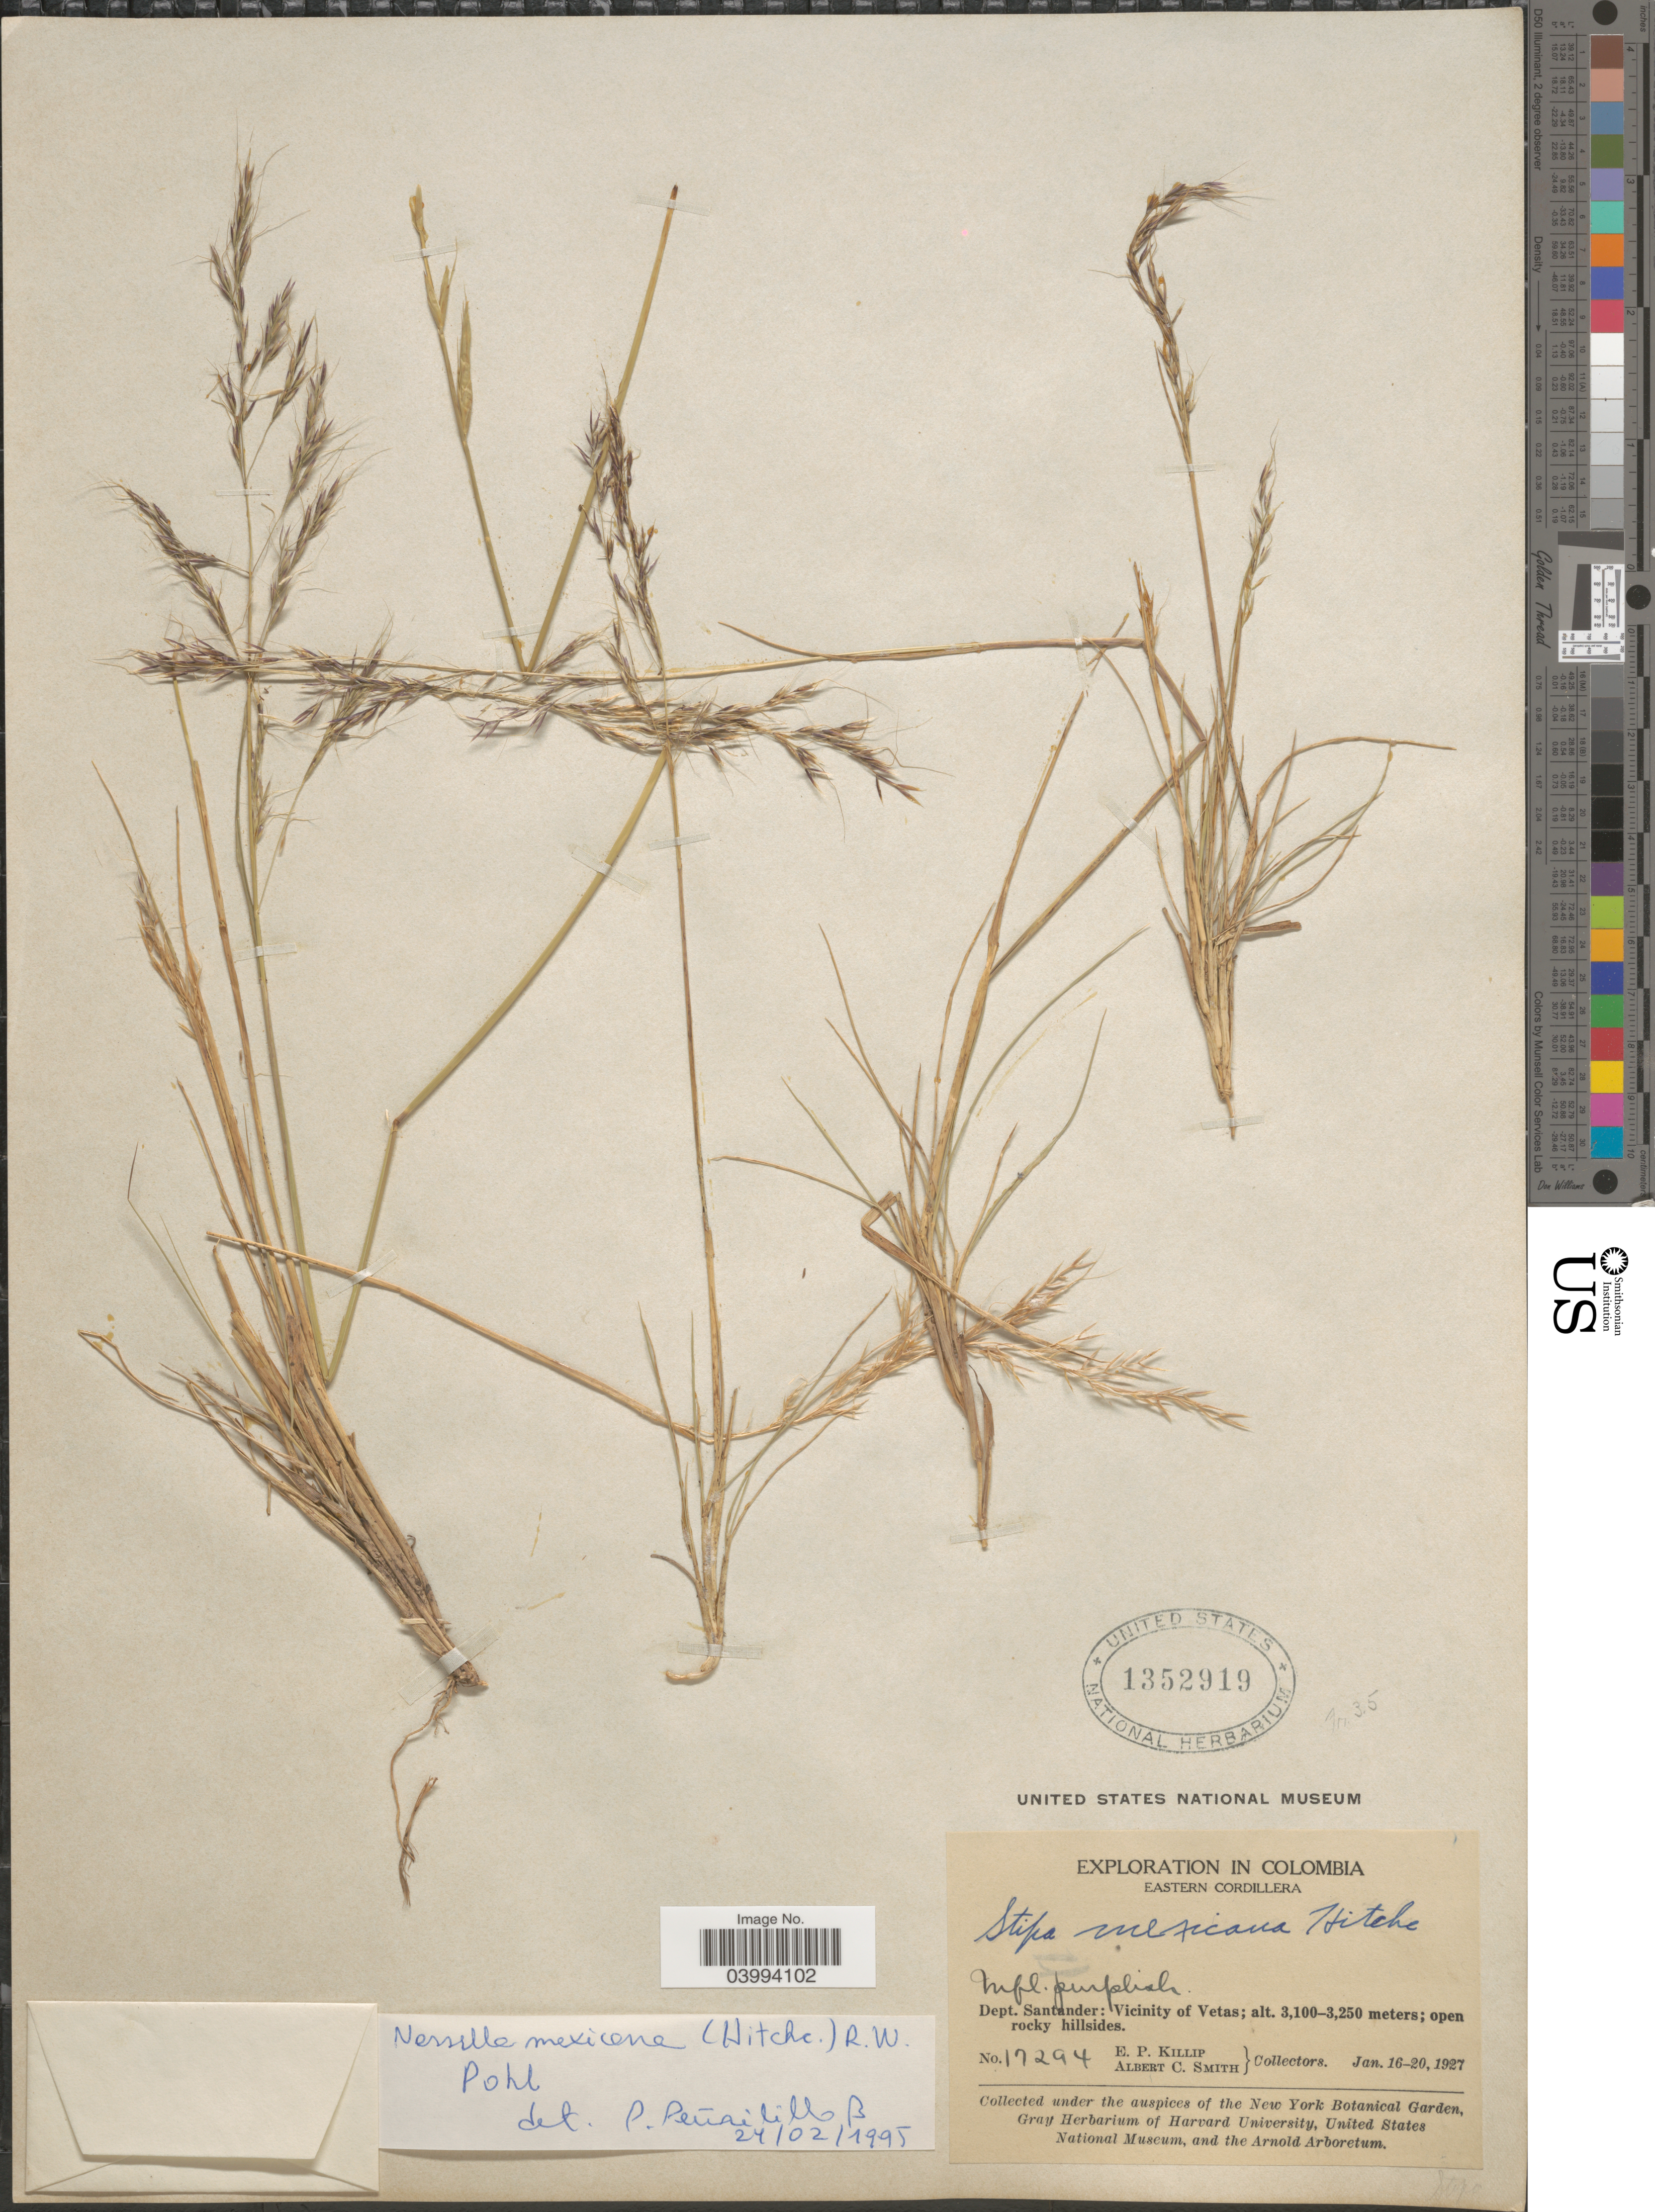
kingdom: Plantae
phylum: Tracheophyta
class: Liliopsida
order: Poales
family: Poaceae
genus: Nassella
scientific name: Nassella mexicana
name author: (Hitchc.) R.W. Pohl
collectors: E. P. Killip & A. C. Smith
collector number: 17294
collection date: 1927-01-16/1927-01-20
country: Colombia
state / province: Santander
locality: Eastern Cordillera: Dept. Santander: Vicinity of Vetas. Open rocky hillsides.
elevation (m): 3100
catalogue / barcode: US 1352919